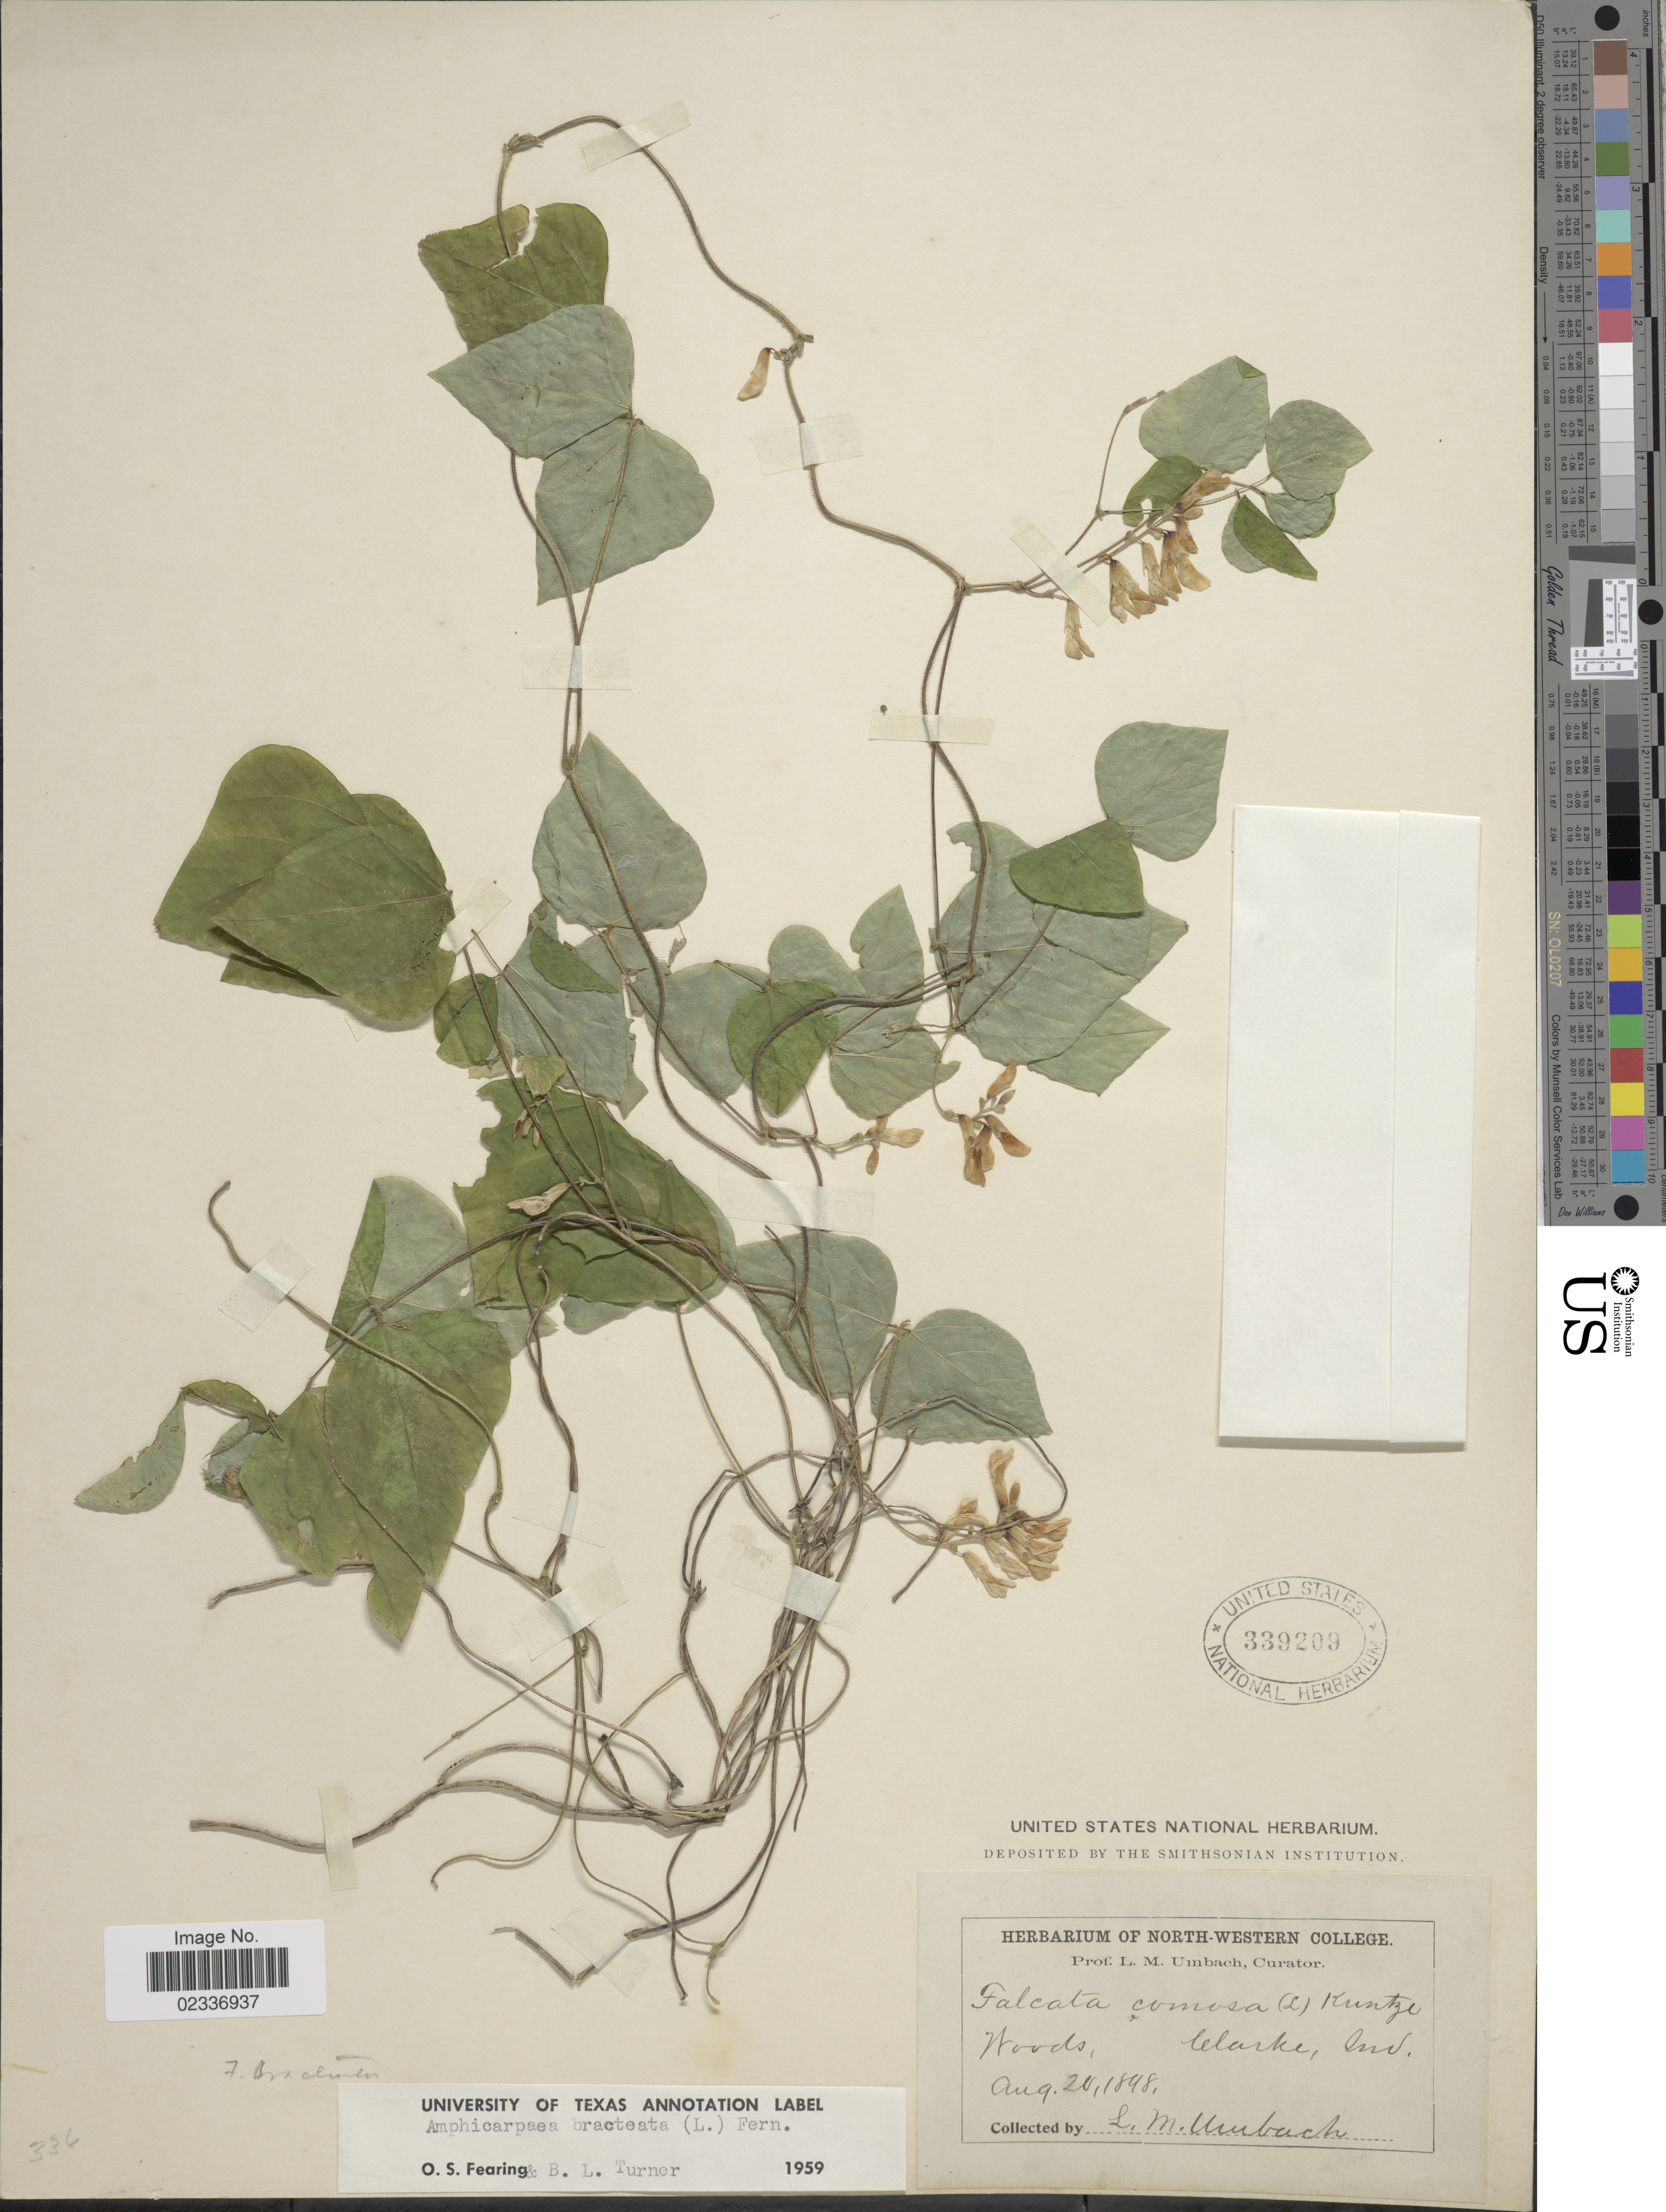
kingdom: Plantae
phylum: Tracheophyta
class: Magnoliopsida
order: Fabales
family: Fabaceae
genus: Amphicarpaea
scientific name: Amphicarpaea bracteata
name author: (L.) Fernald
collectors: L. M. Umbach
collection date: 1848-08-20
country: United States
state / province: Indiana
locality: Woods, Clarke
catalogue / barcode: US 339209